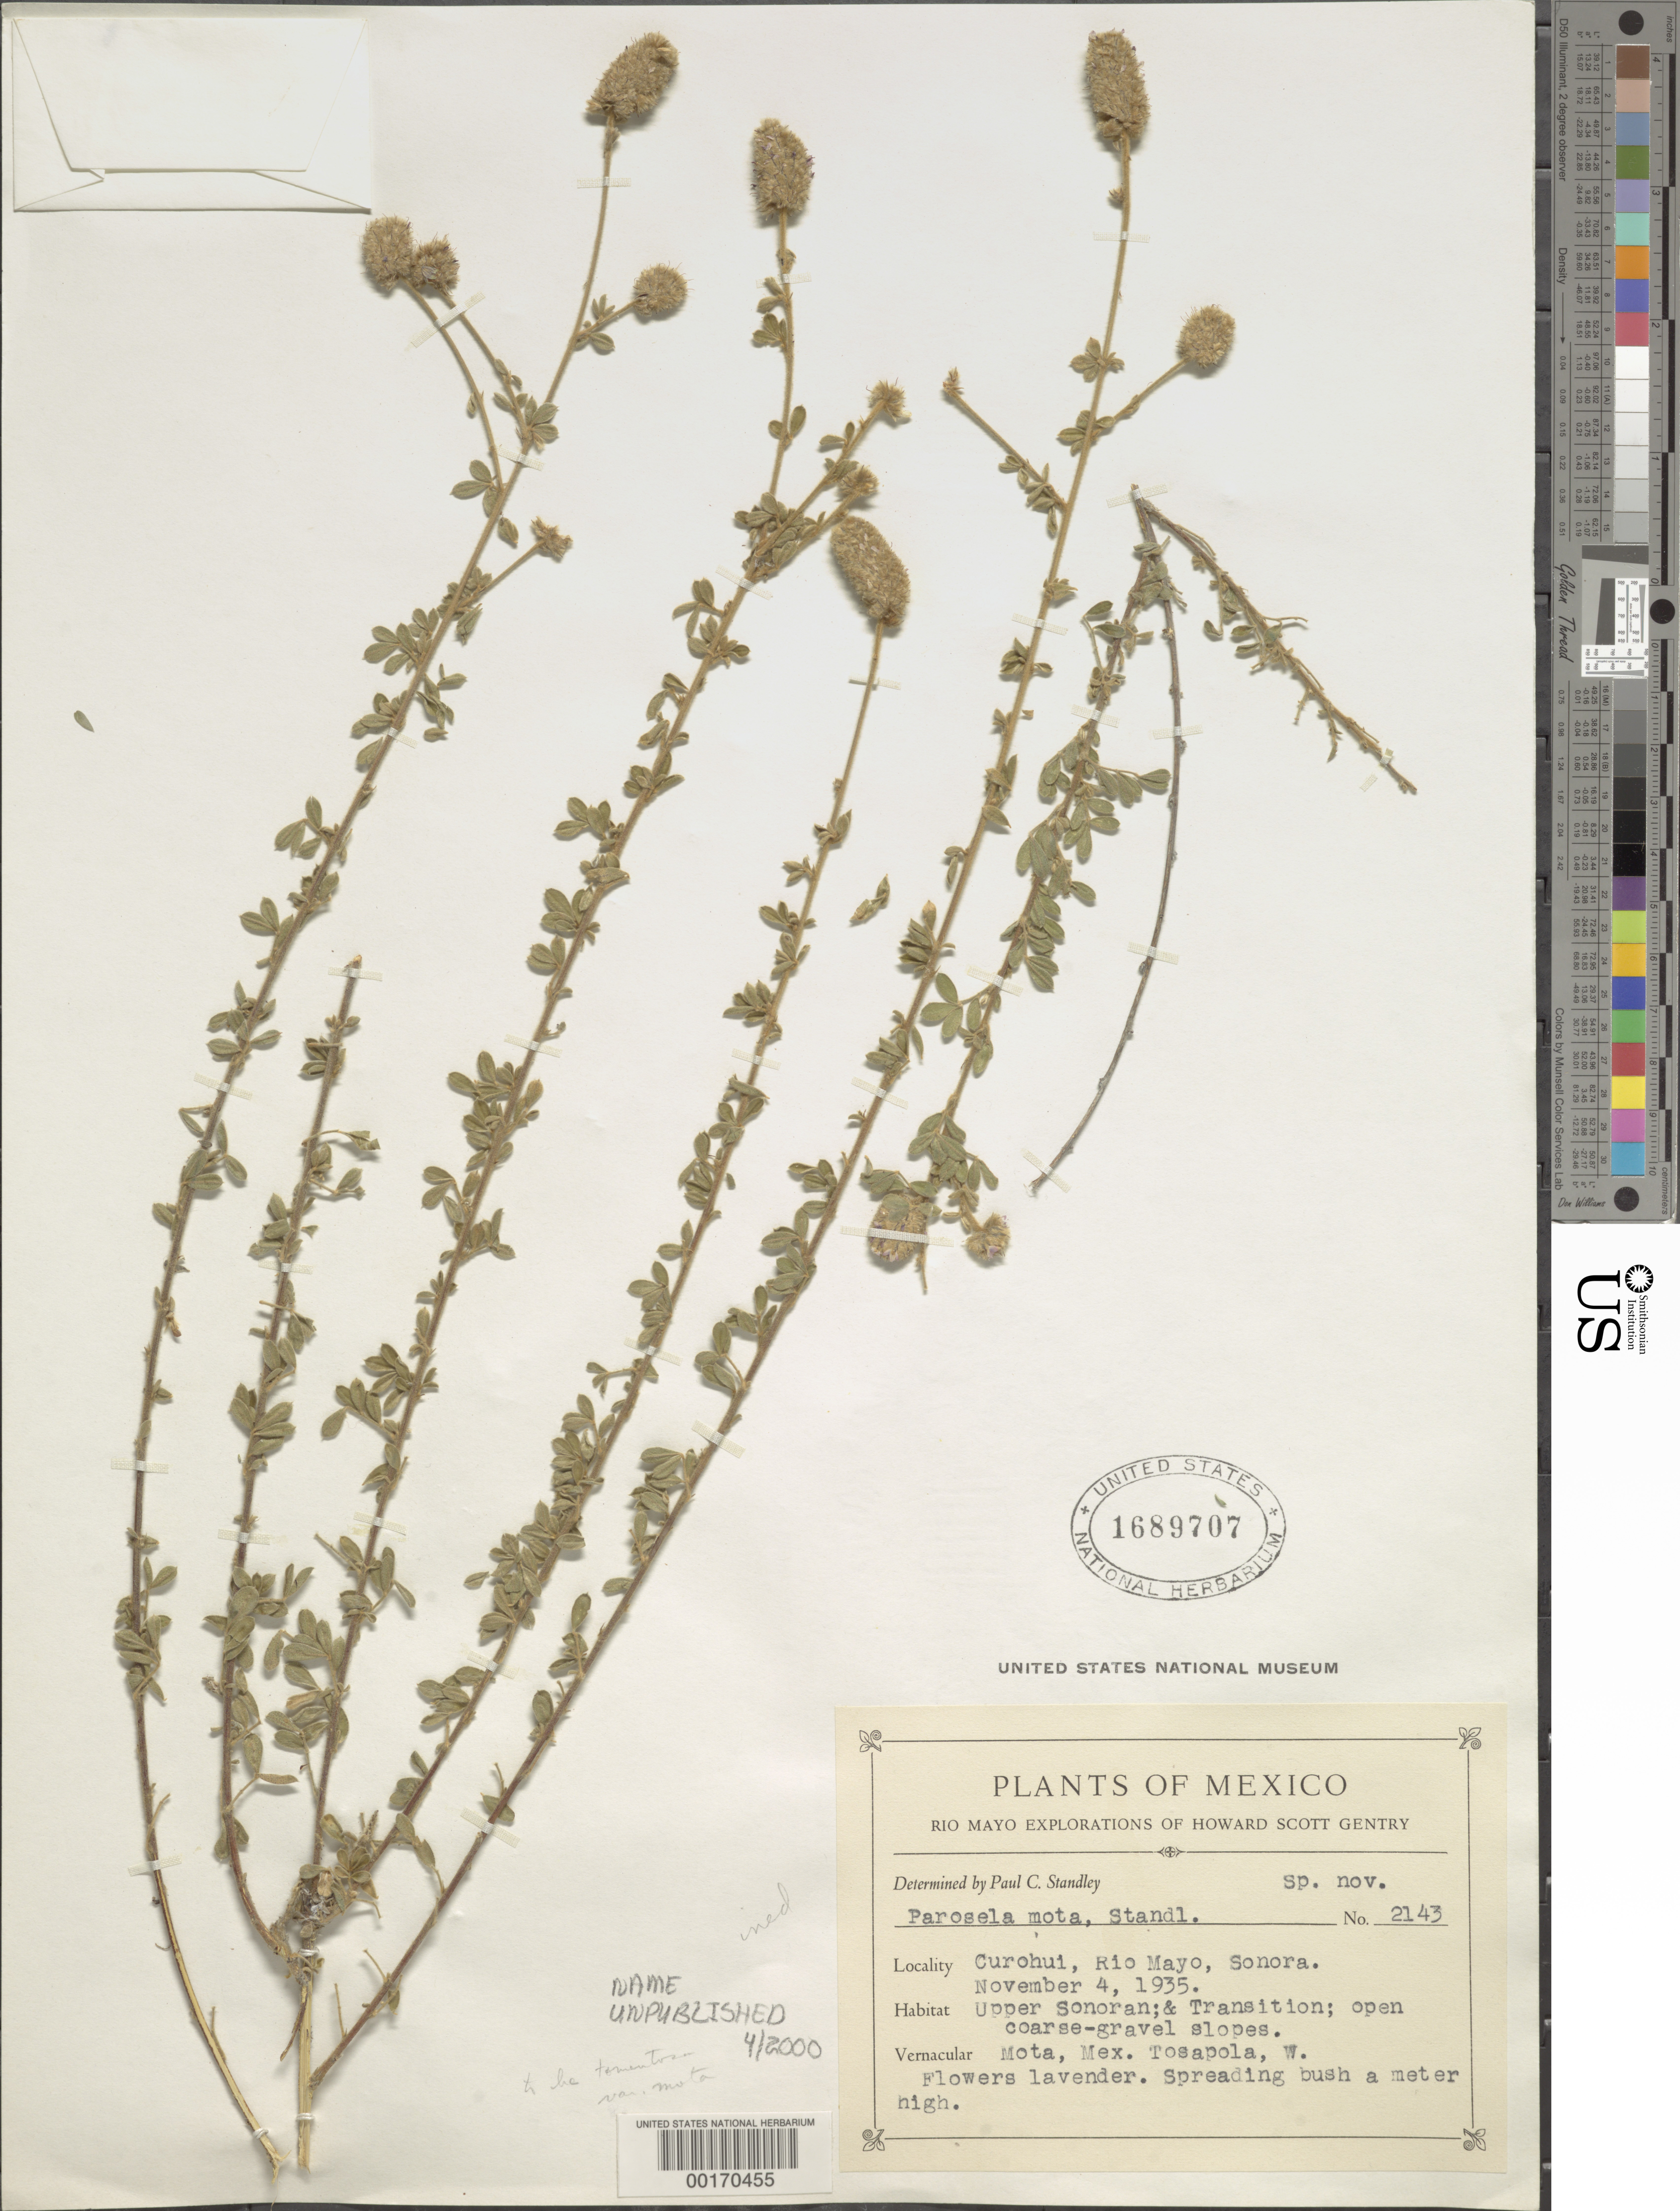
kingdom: Plantae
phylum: Tracheophyta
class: Magnoliopsida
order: Fabales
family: Fabaceae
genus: Dalea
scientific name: Dalea flavorosea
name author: Moc. & Sessé ex DC.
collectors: H. S. Gentry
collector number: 2143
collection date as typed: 04 Nov 1935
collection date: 1935-11-04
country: Mexico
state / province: Sonora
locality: Curohui, Rio Mayo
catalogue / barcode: US 1689707